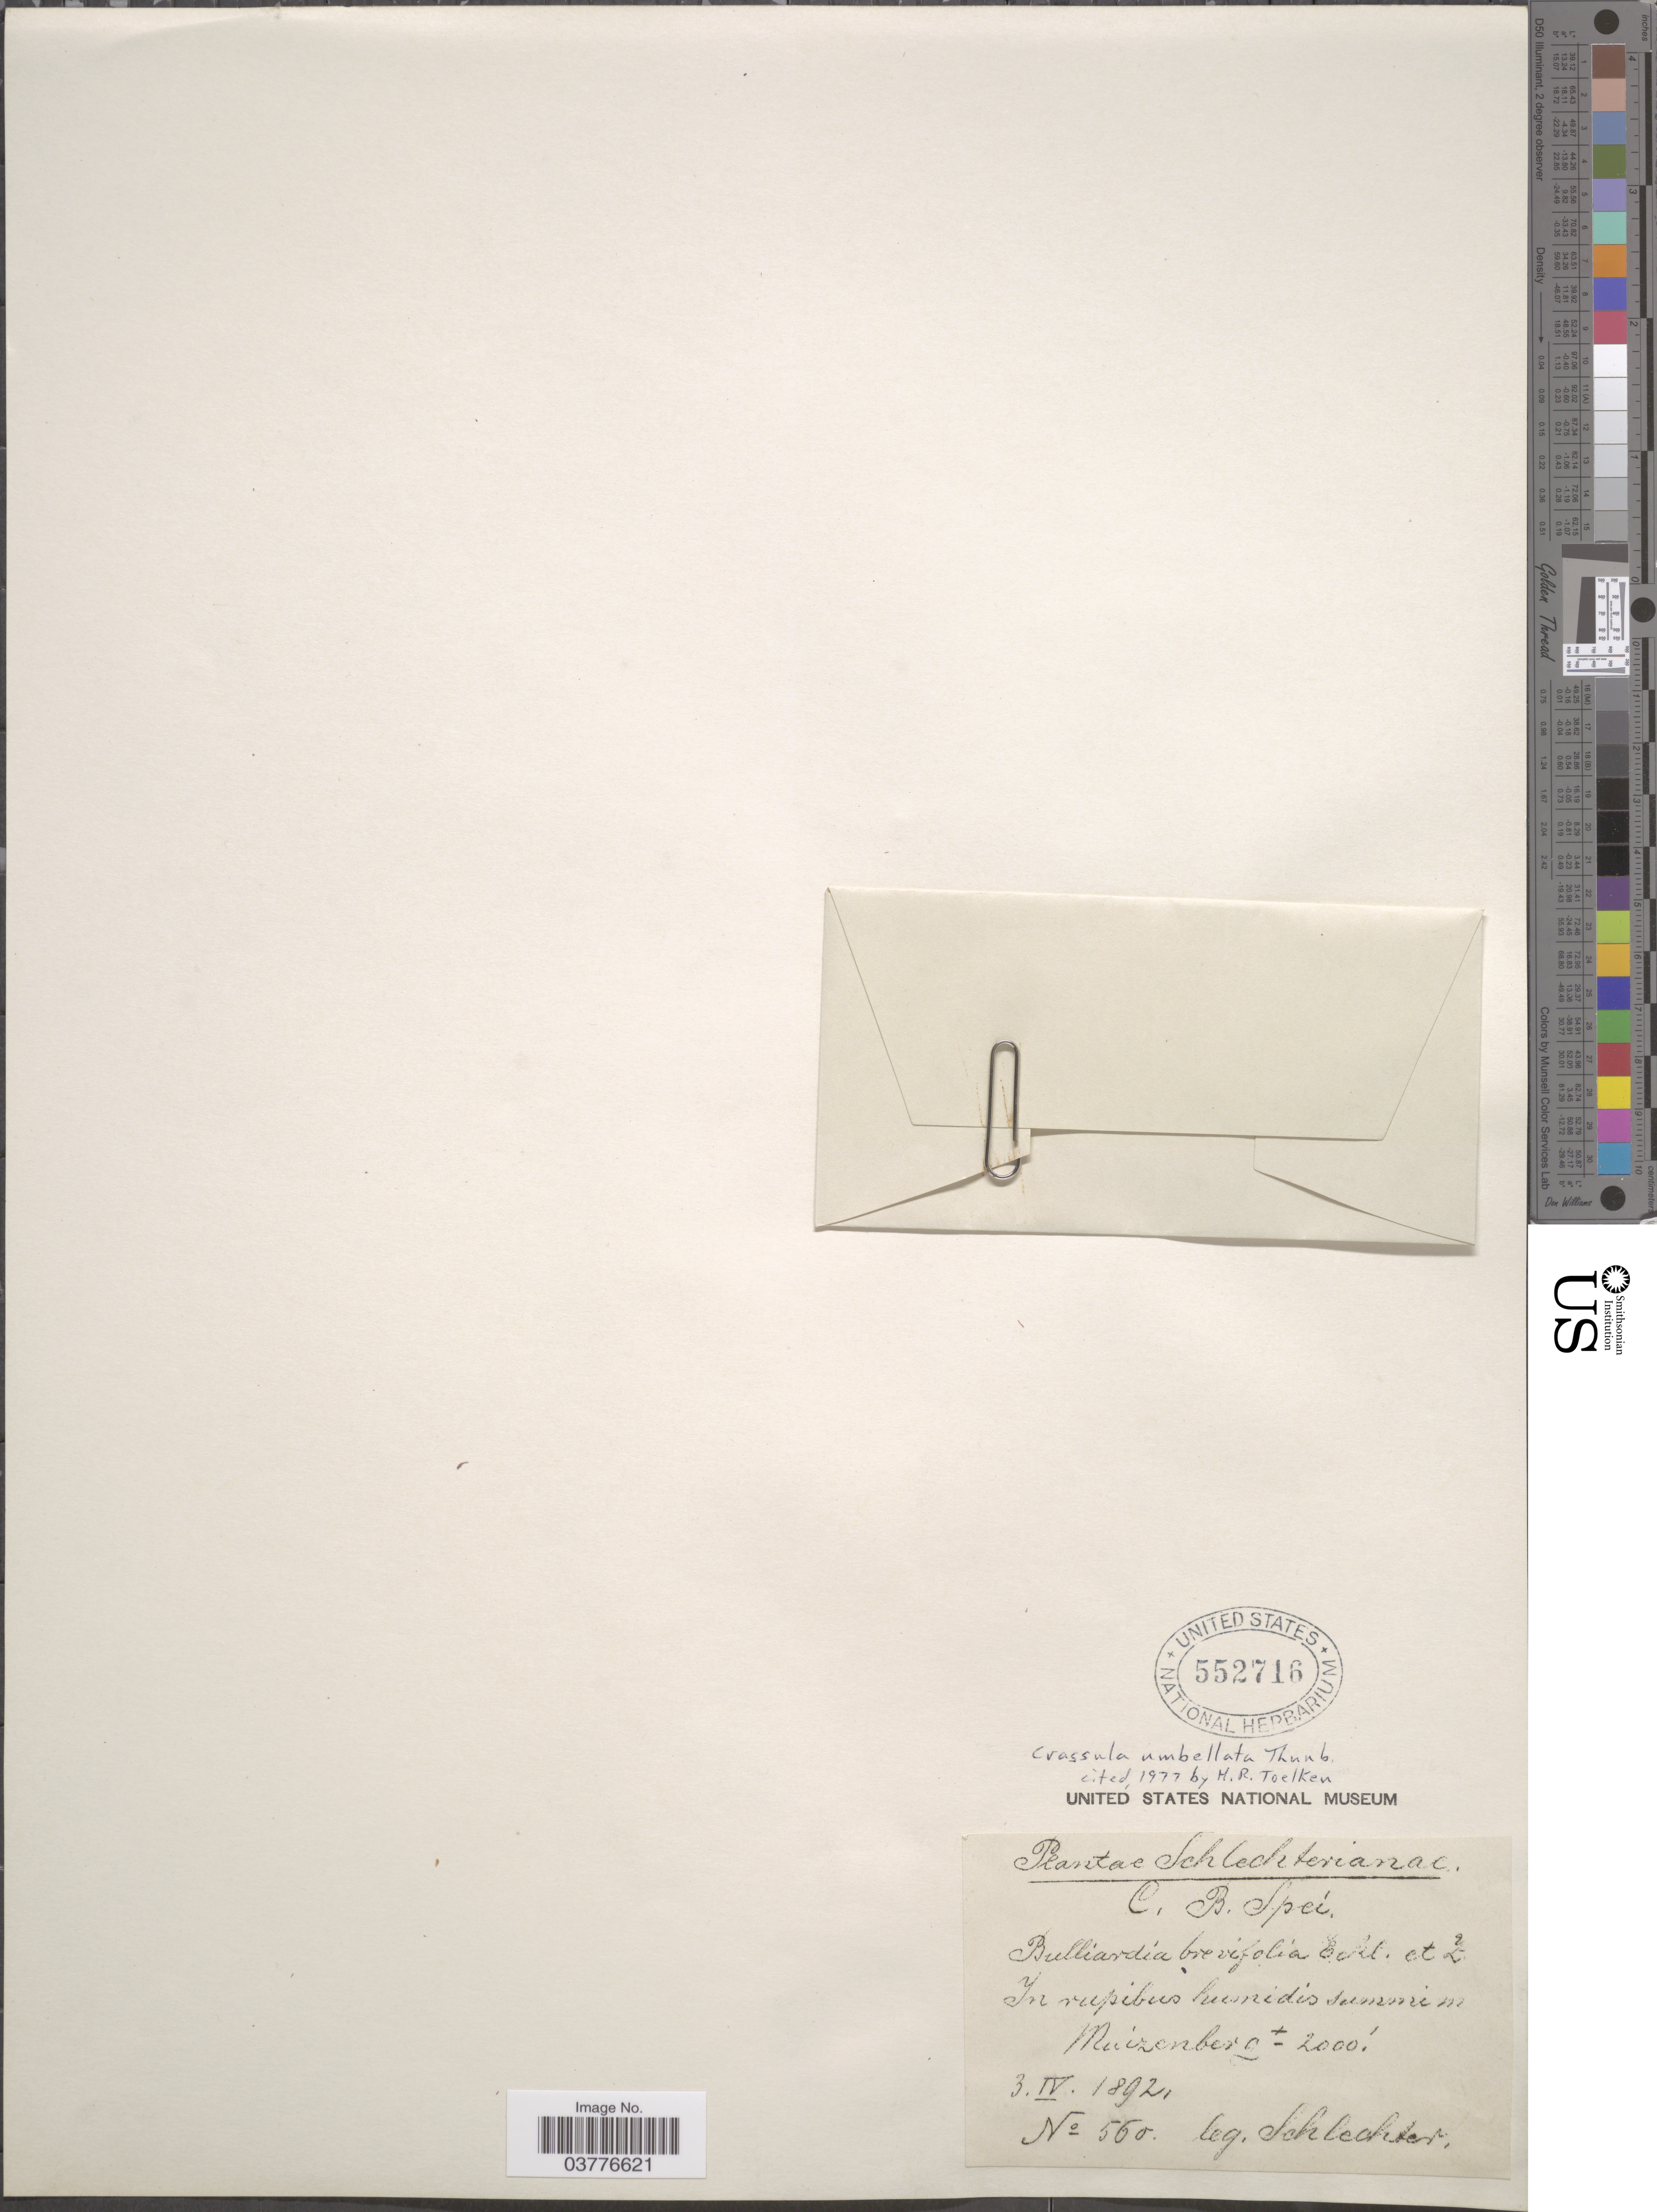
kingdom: Plantae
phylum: Tracheophyta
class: Magnoliopsida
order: Saxifragales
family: Crassulaceae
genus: Crassula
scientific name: Crassula umbellata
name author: Thunb.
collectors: Schlechter, --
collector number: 560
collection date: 1892-04-03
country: South Africa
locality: C. B. Spei. In rupibus humidis summim* Muizenberg.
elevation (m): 610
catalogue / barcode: US 552716